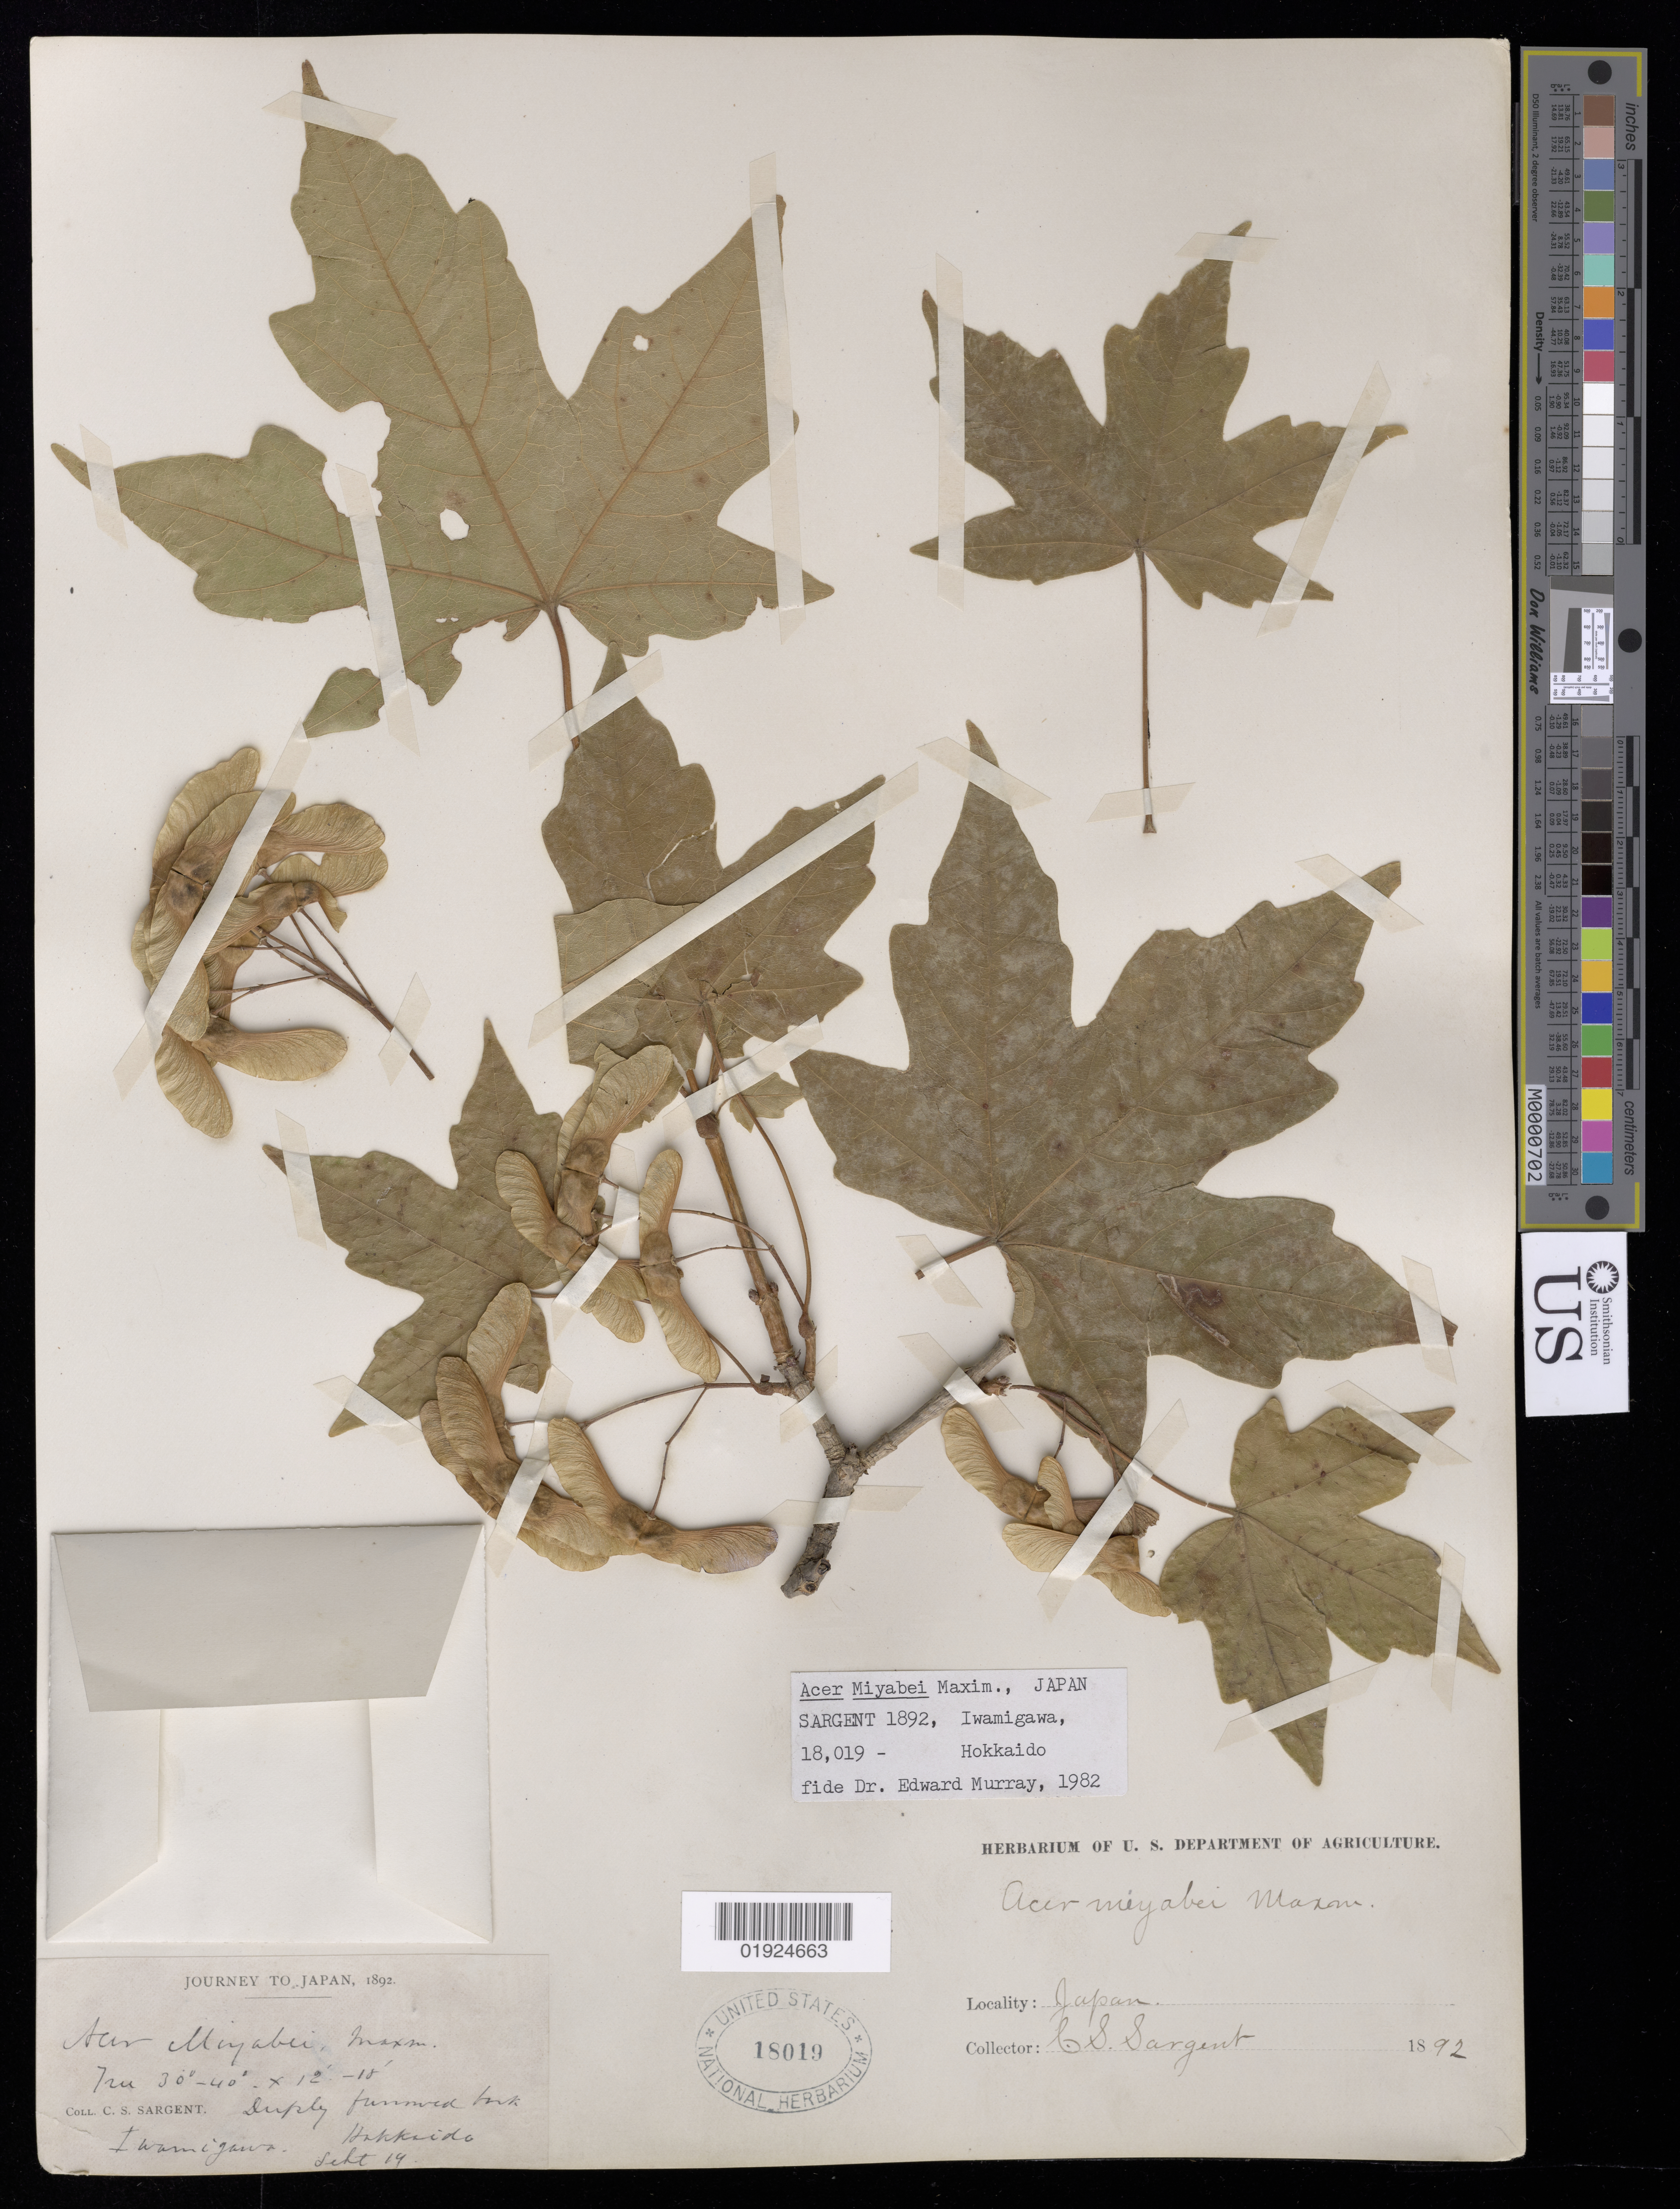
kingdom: Plantae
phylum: Tracheophyta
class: Magnoliopsida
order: Sapindales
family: Sapindaceae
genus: Acer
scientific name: Acer miyabei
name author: Maxim.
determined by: Murray, Edward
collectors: C. S. Sargent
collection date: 1892-09-19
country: Japan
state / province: Hokkaido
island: Hokkaido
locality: Iwamizawa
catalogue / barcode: US 18019